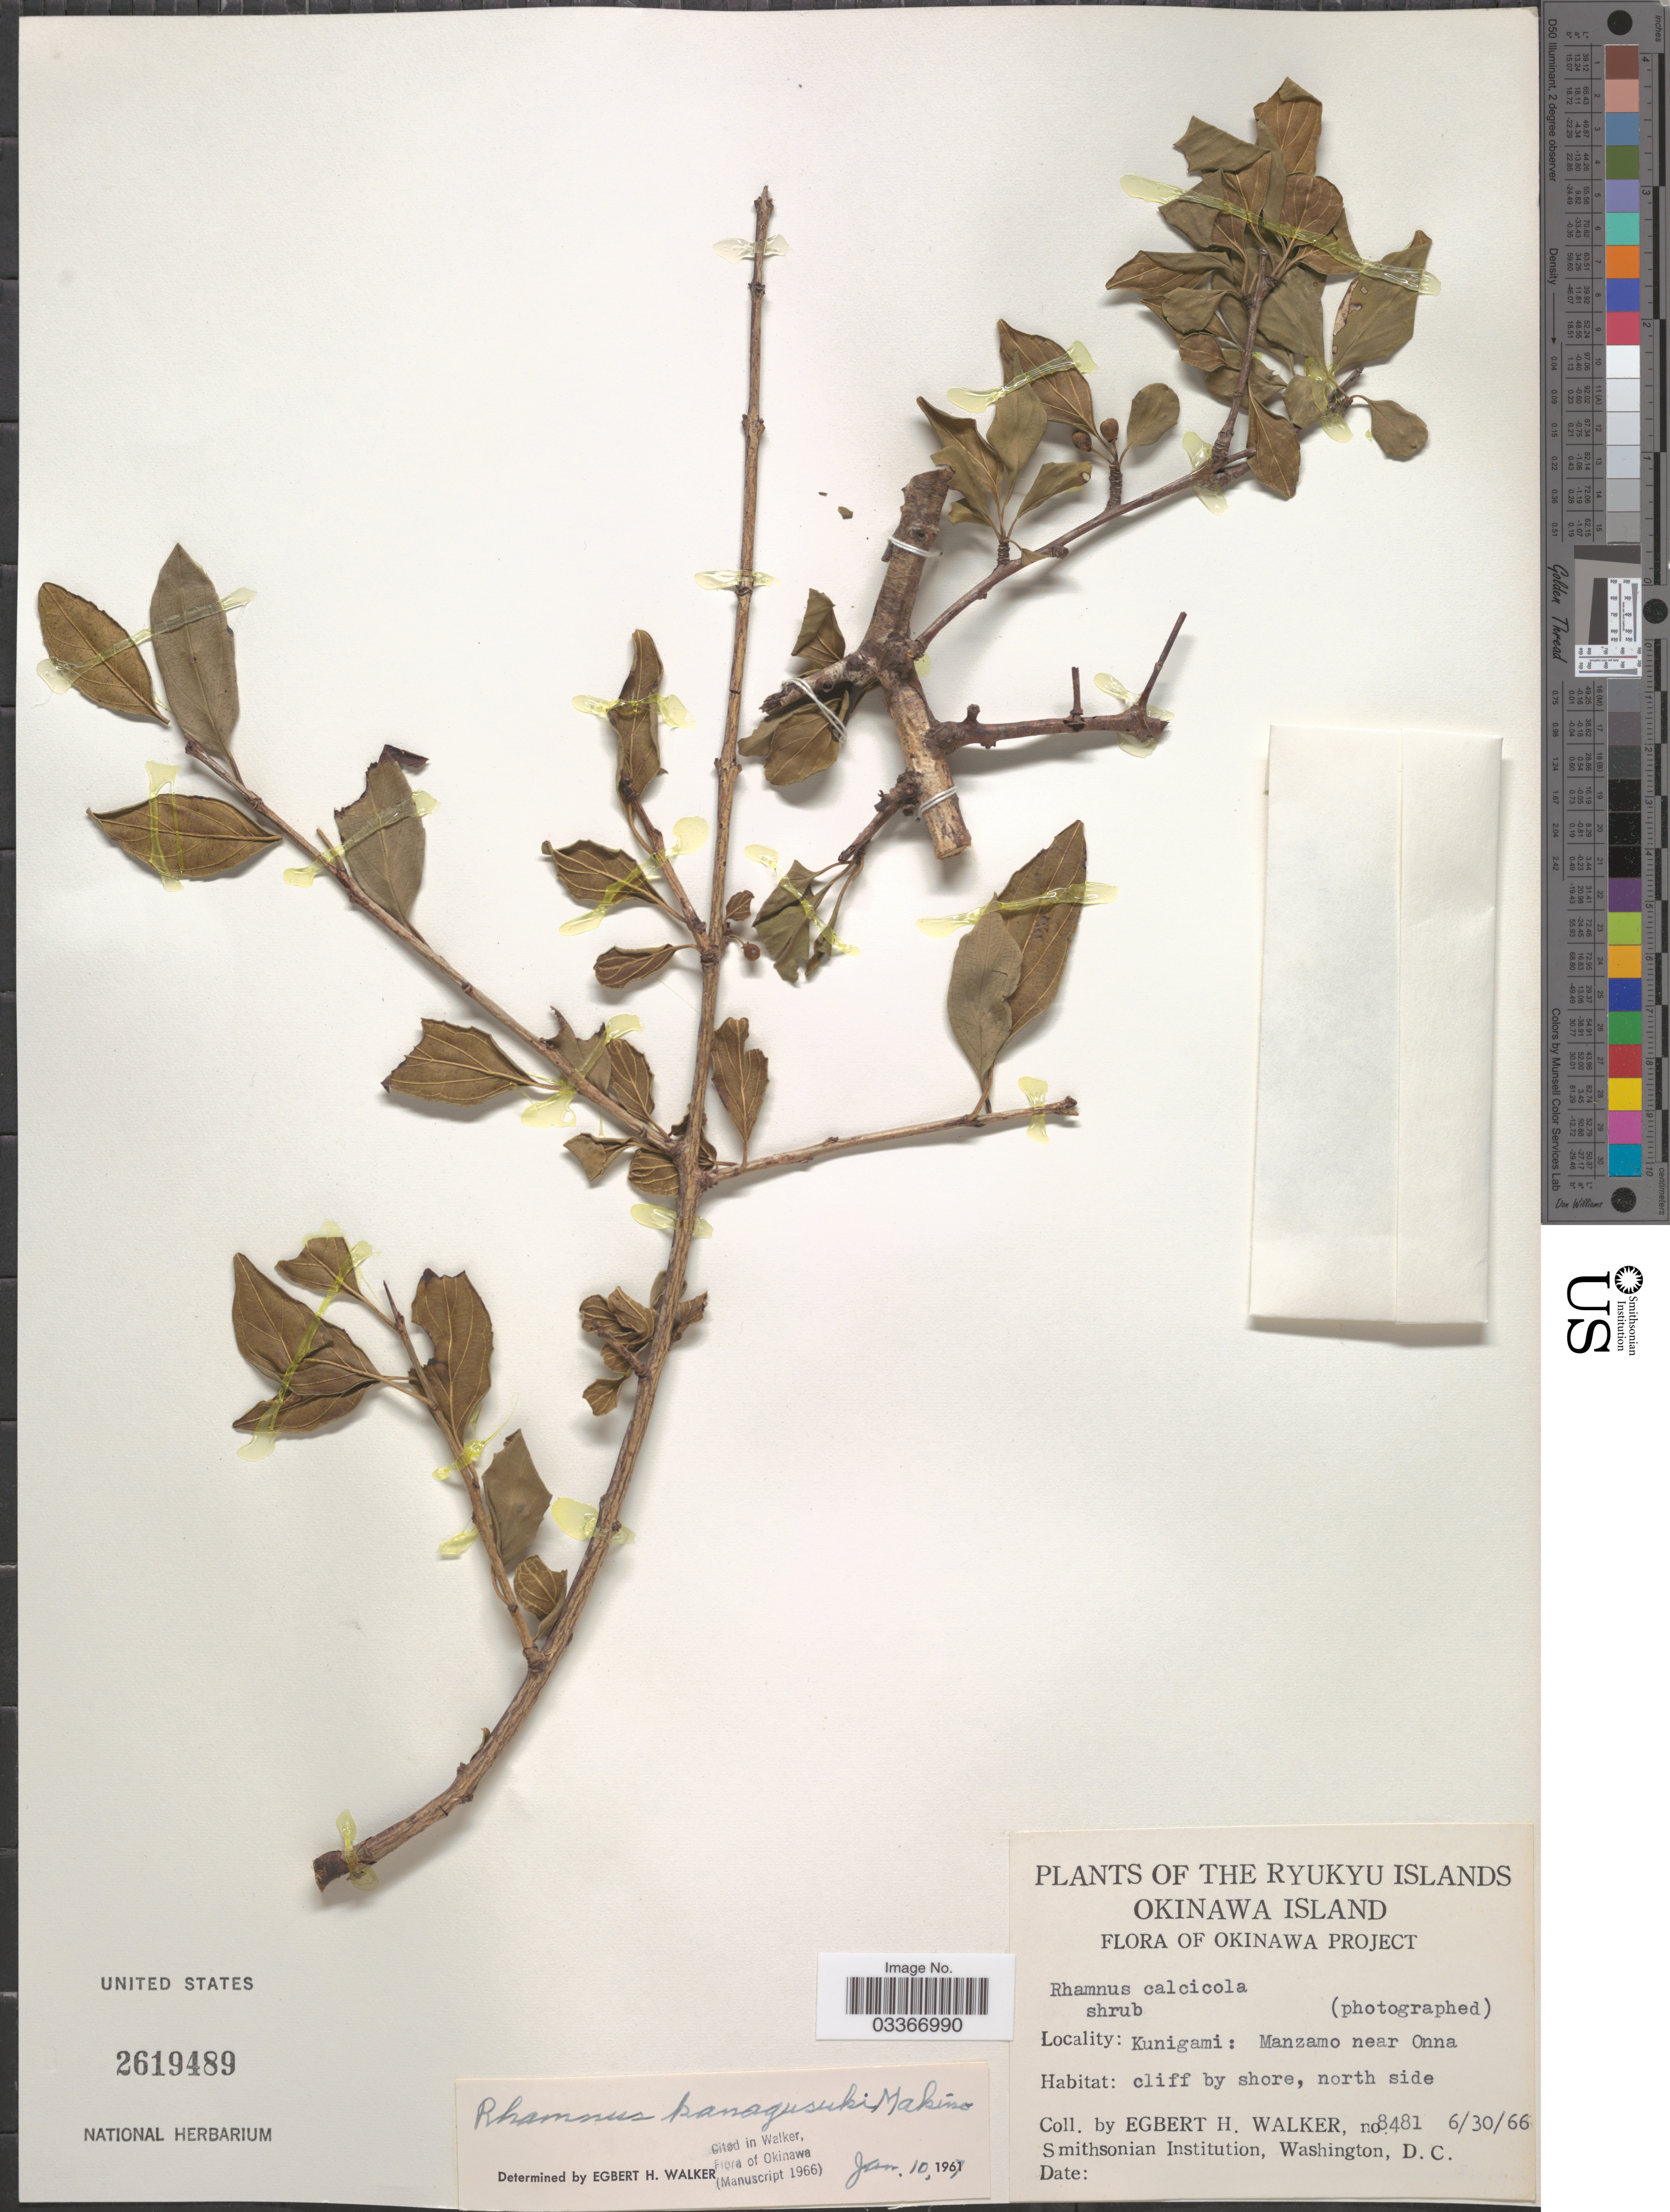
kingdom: Plantae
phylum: Tracheophyta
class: Magnoliopsida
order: Rosales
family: Rhamnaceae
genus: Rhamnus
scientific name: Rhamnus kanagusukii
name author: Makino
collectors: E. H. Walker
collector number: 8481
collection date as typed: Transcribed d/m/y: 30/6/66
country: Japan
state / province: Okinawa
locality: The Ryukyu Islands. Okinawa Island. Kunigami: Manzamo near Onna. Cliff by shore, north side.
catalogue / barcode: US 2619489